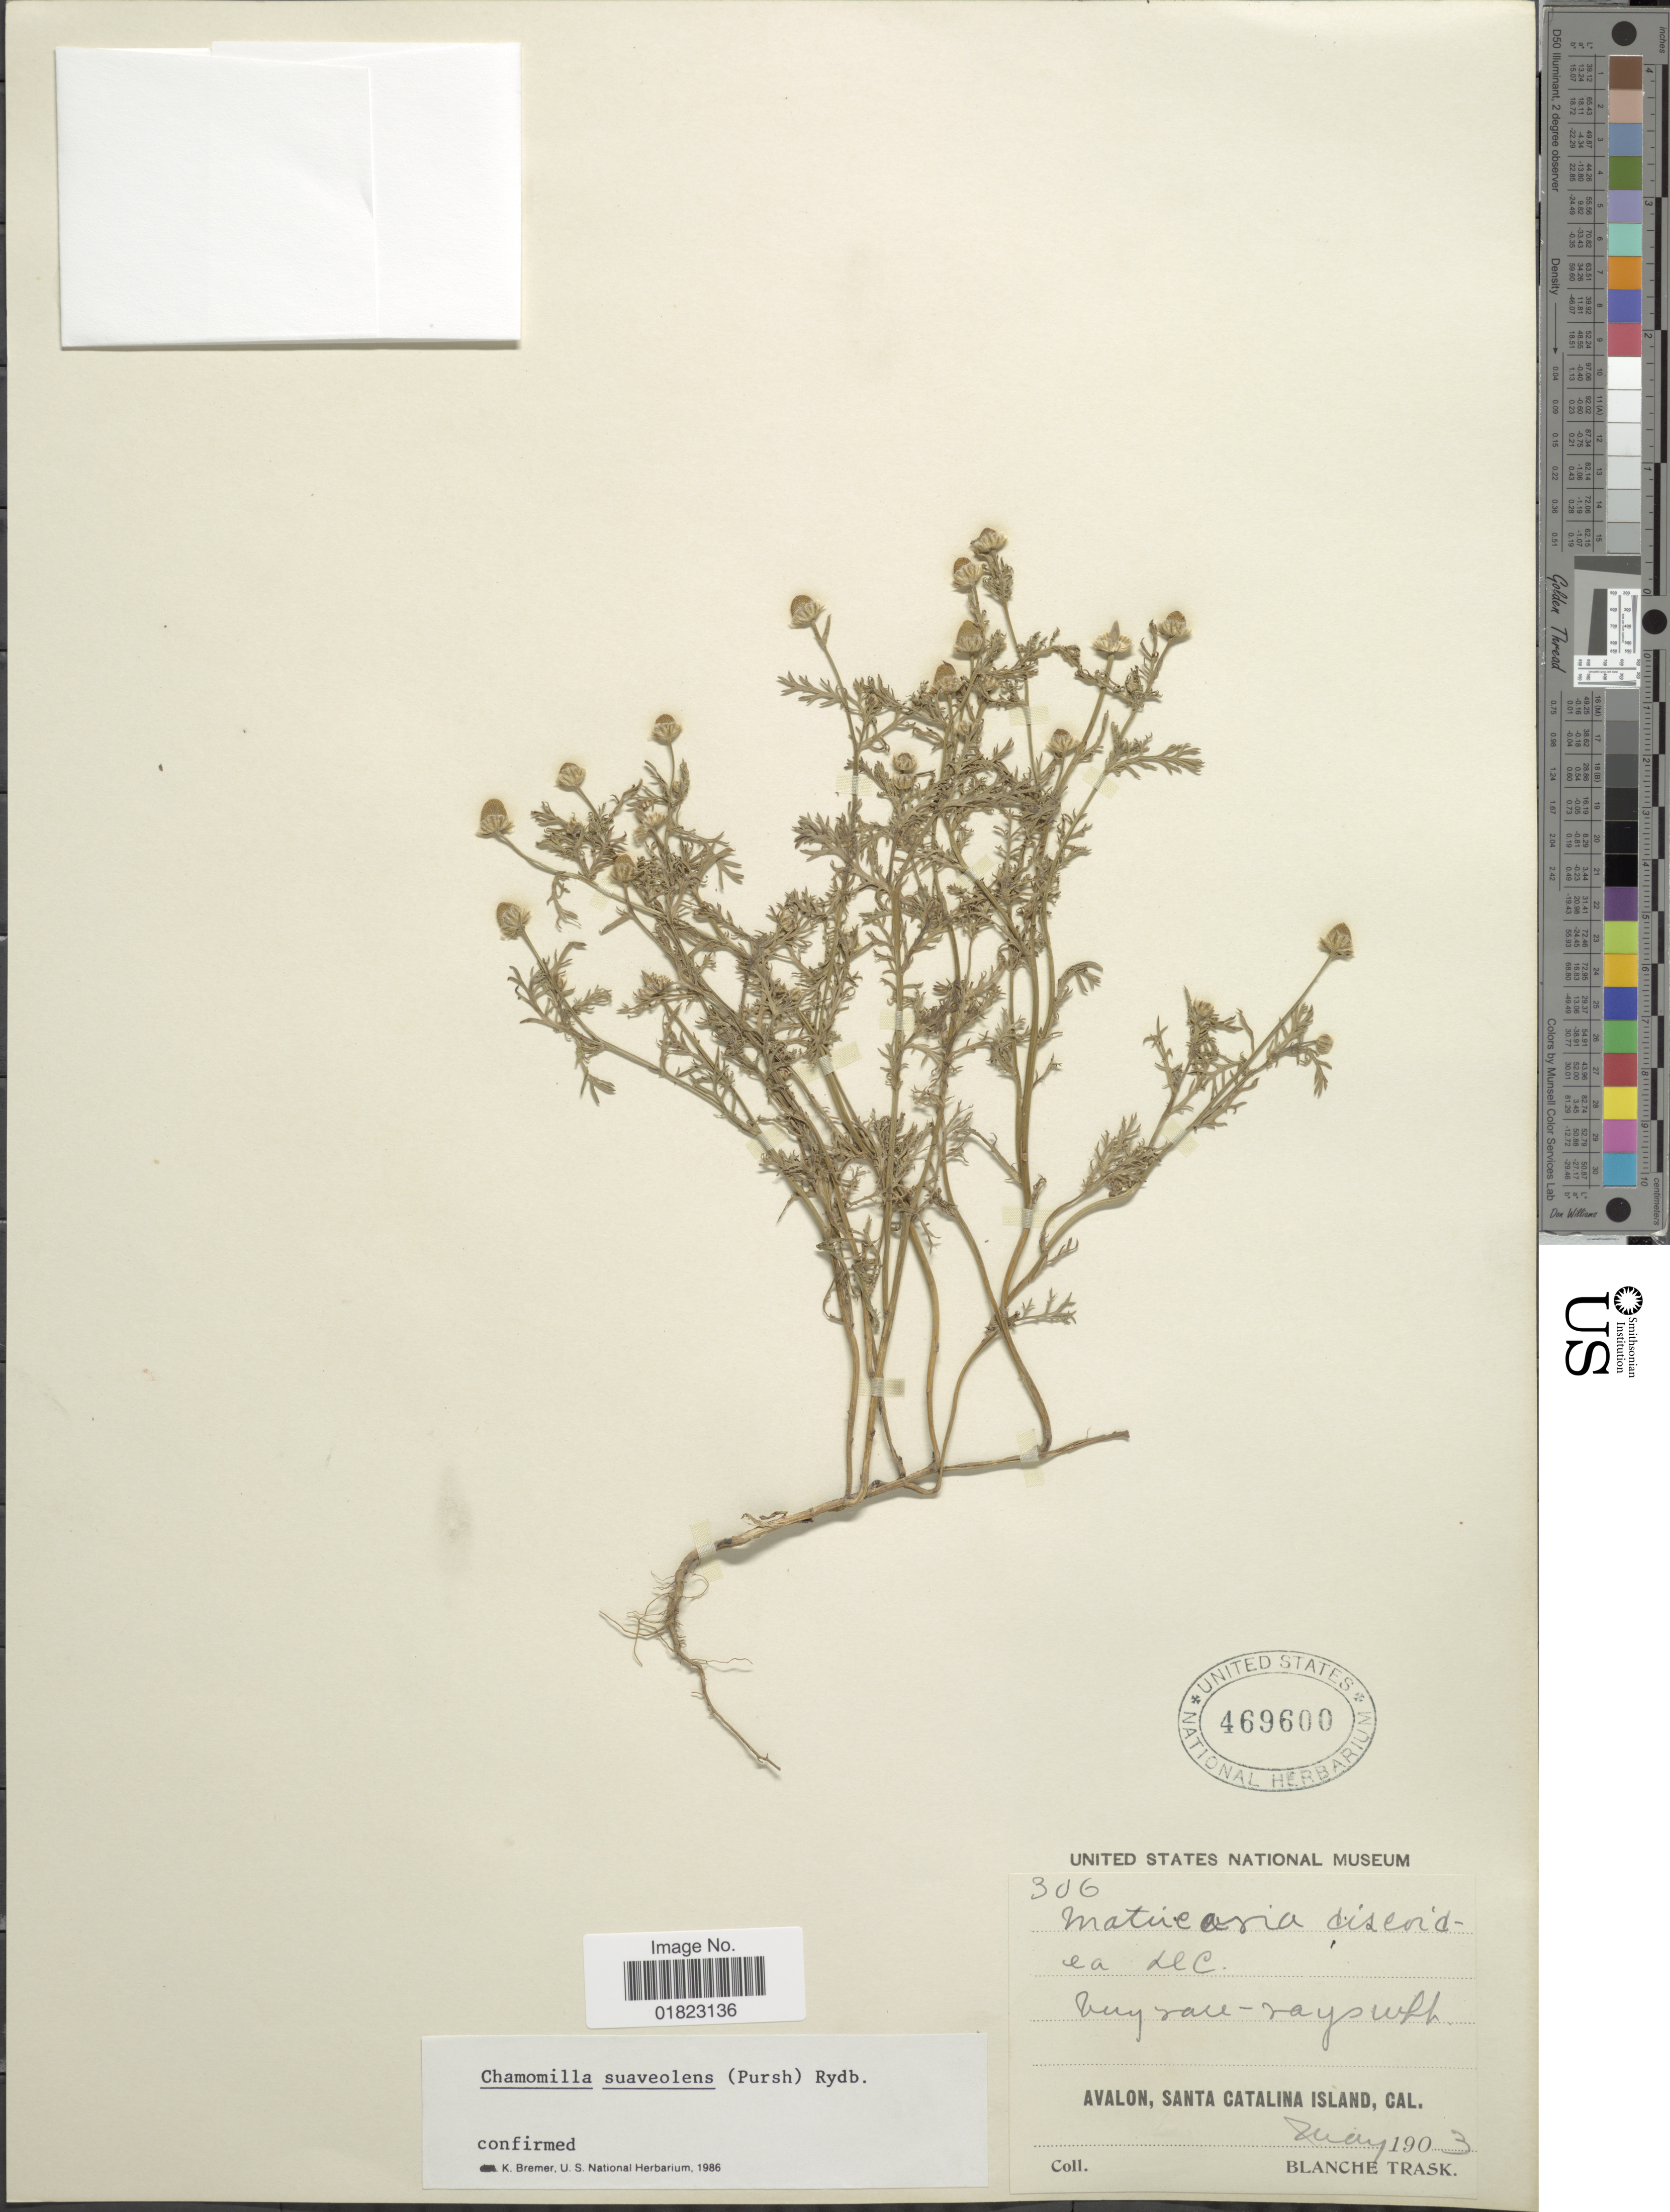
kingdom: Plantae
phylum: Tracheophyta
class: Magnoliopsida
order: Asterales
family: Asteraceae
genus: Matricaria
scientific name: Matricaria matricarioides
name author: (Less.) Porter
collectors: B. Trask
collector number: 306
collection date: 1903-05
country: United States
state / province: California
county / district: Los Angeles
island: Santa Catalina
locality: Avalon, Santa Catalina Island, Cal.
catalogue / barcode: US 469600